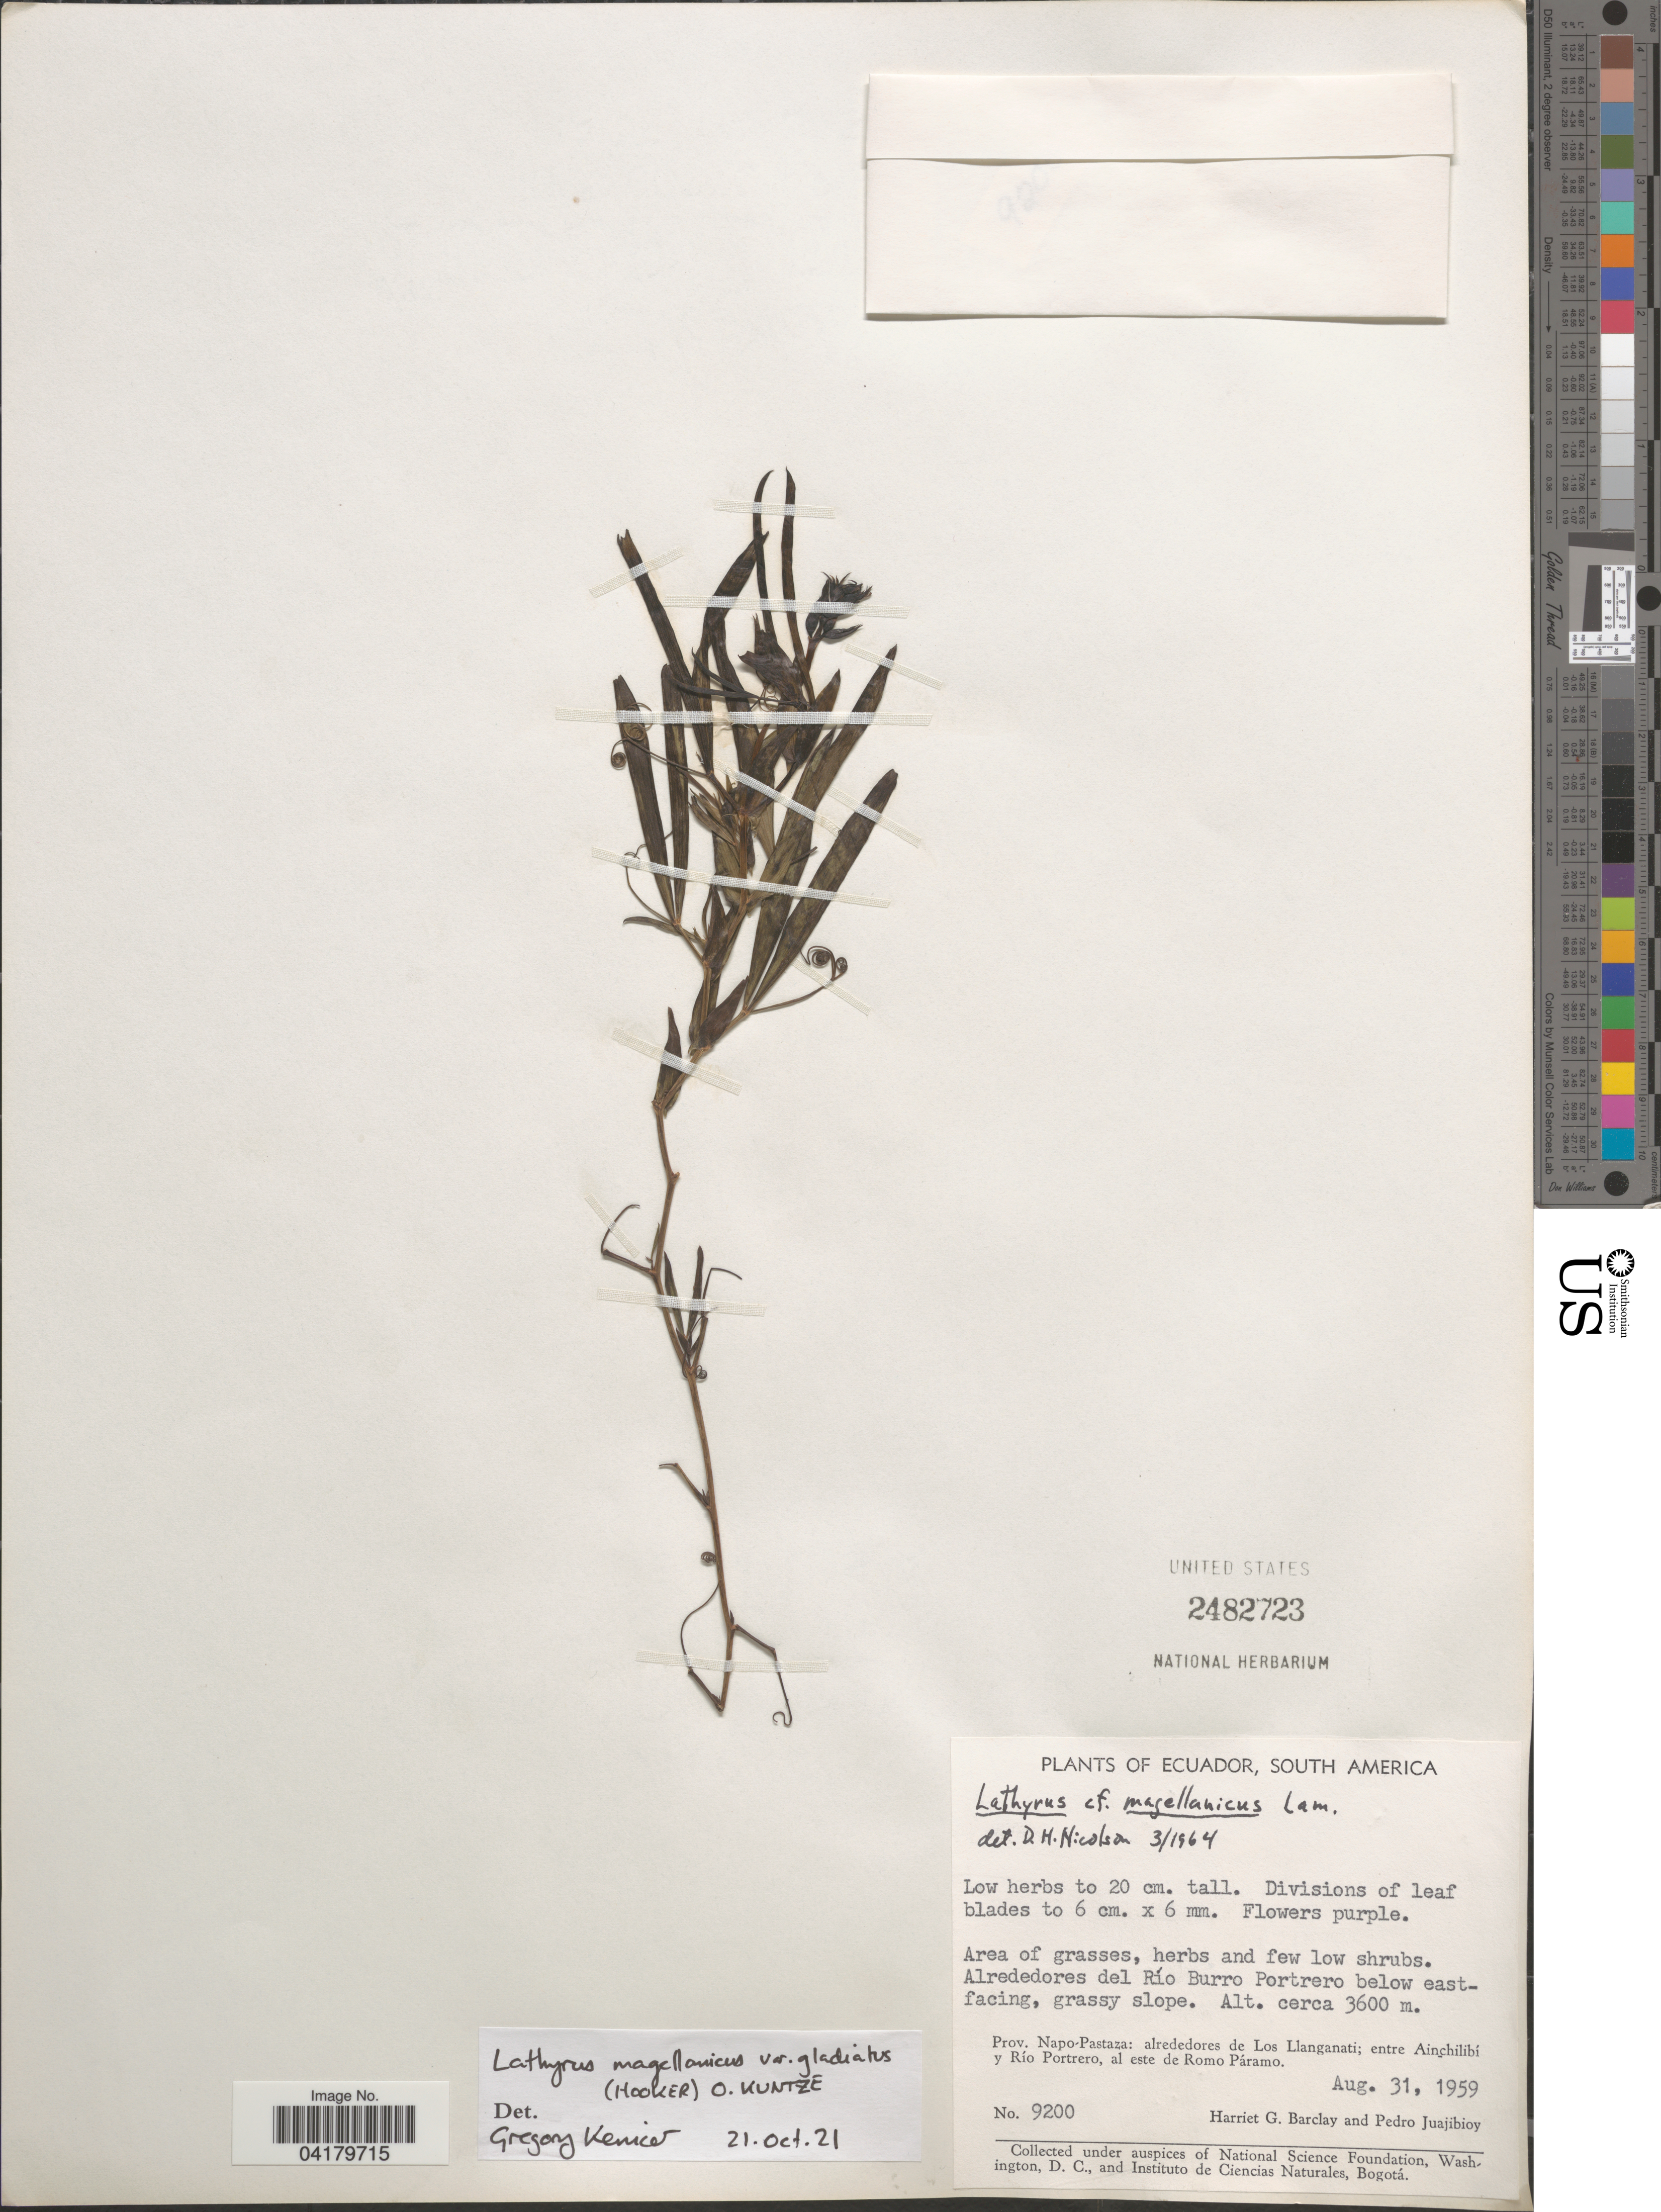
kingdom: Plantae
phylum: Tracheophyta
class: Magnoliopsida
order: Fabales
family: Fabaceae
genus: Lathyrus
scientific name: Lathyrus magellanicus var. gladiatus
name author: (Hook.) Kuntze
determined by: Kenicer, Gregory J.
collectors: H. G. Barclay & P. Juajibioy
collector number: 9200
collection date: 1959-08-31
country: Ecuador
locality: Alrededores del Río Burro Potrero below eastfacing. Prov. Napo-Pastaza: alrededores de Los Llanganati; entre Ainchilibí y Río Portrero, al este de Romo Páramo.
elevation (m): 3600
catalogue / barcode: US 2482723